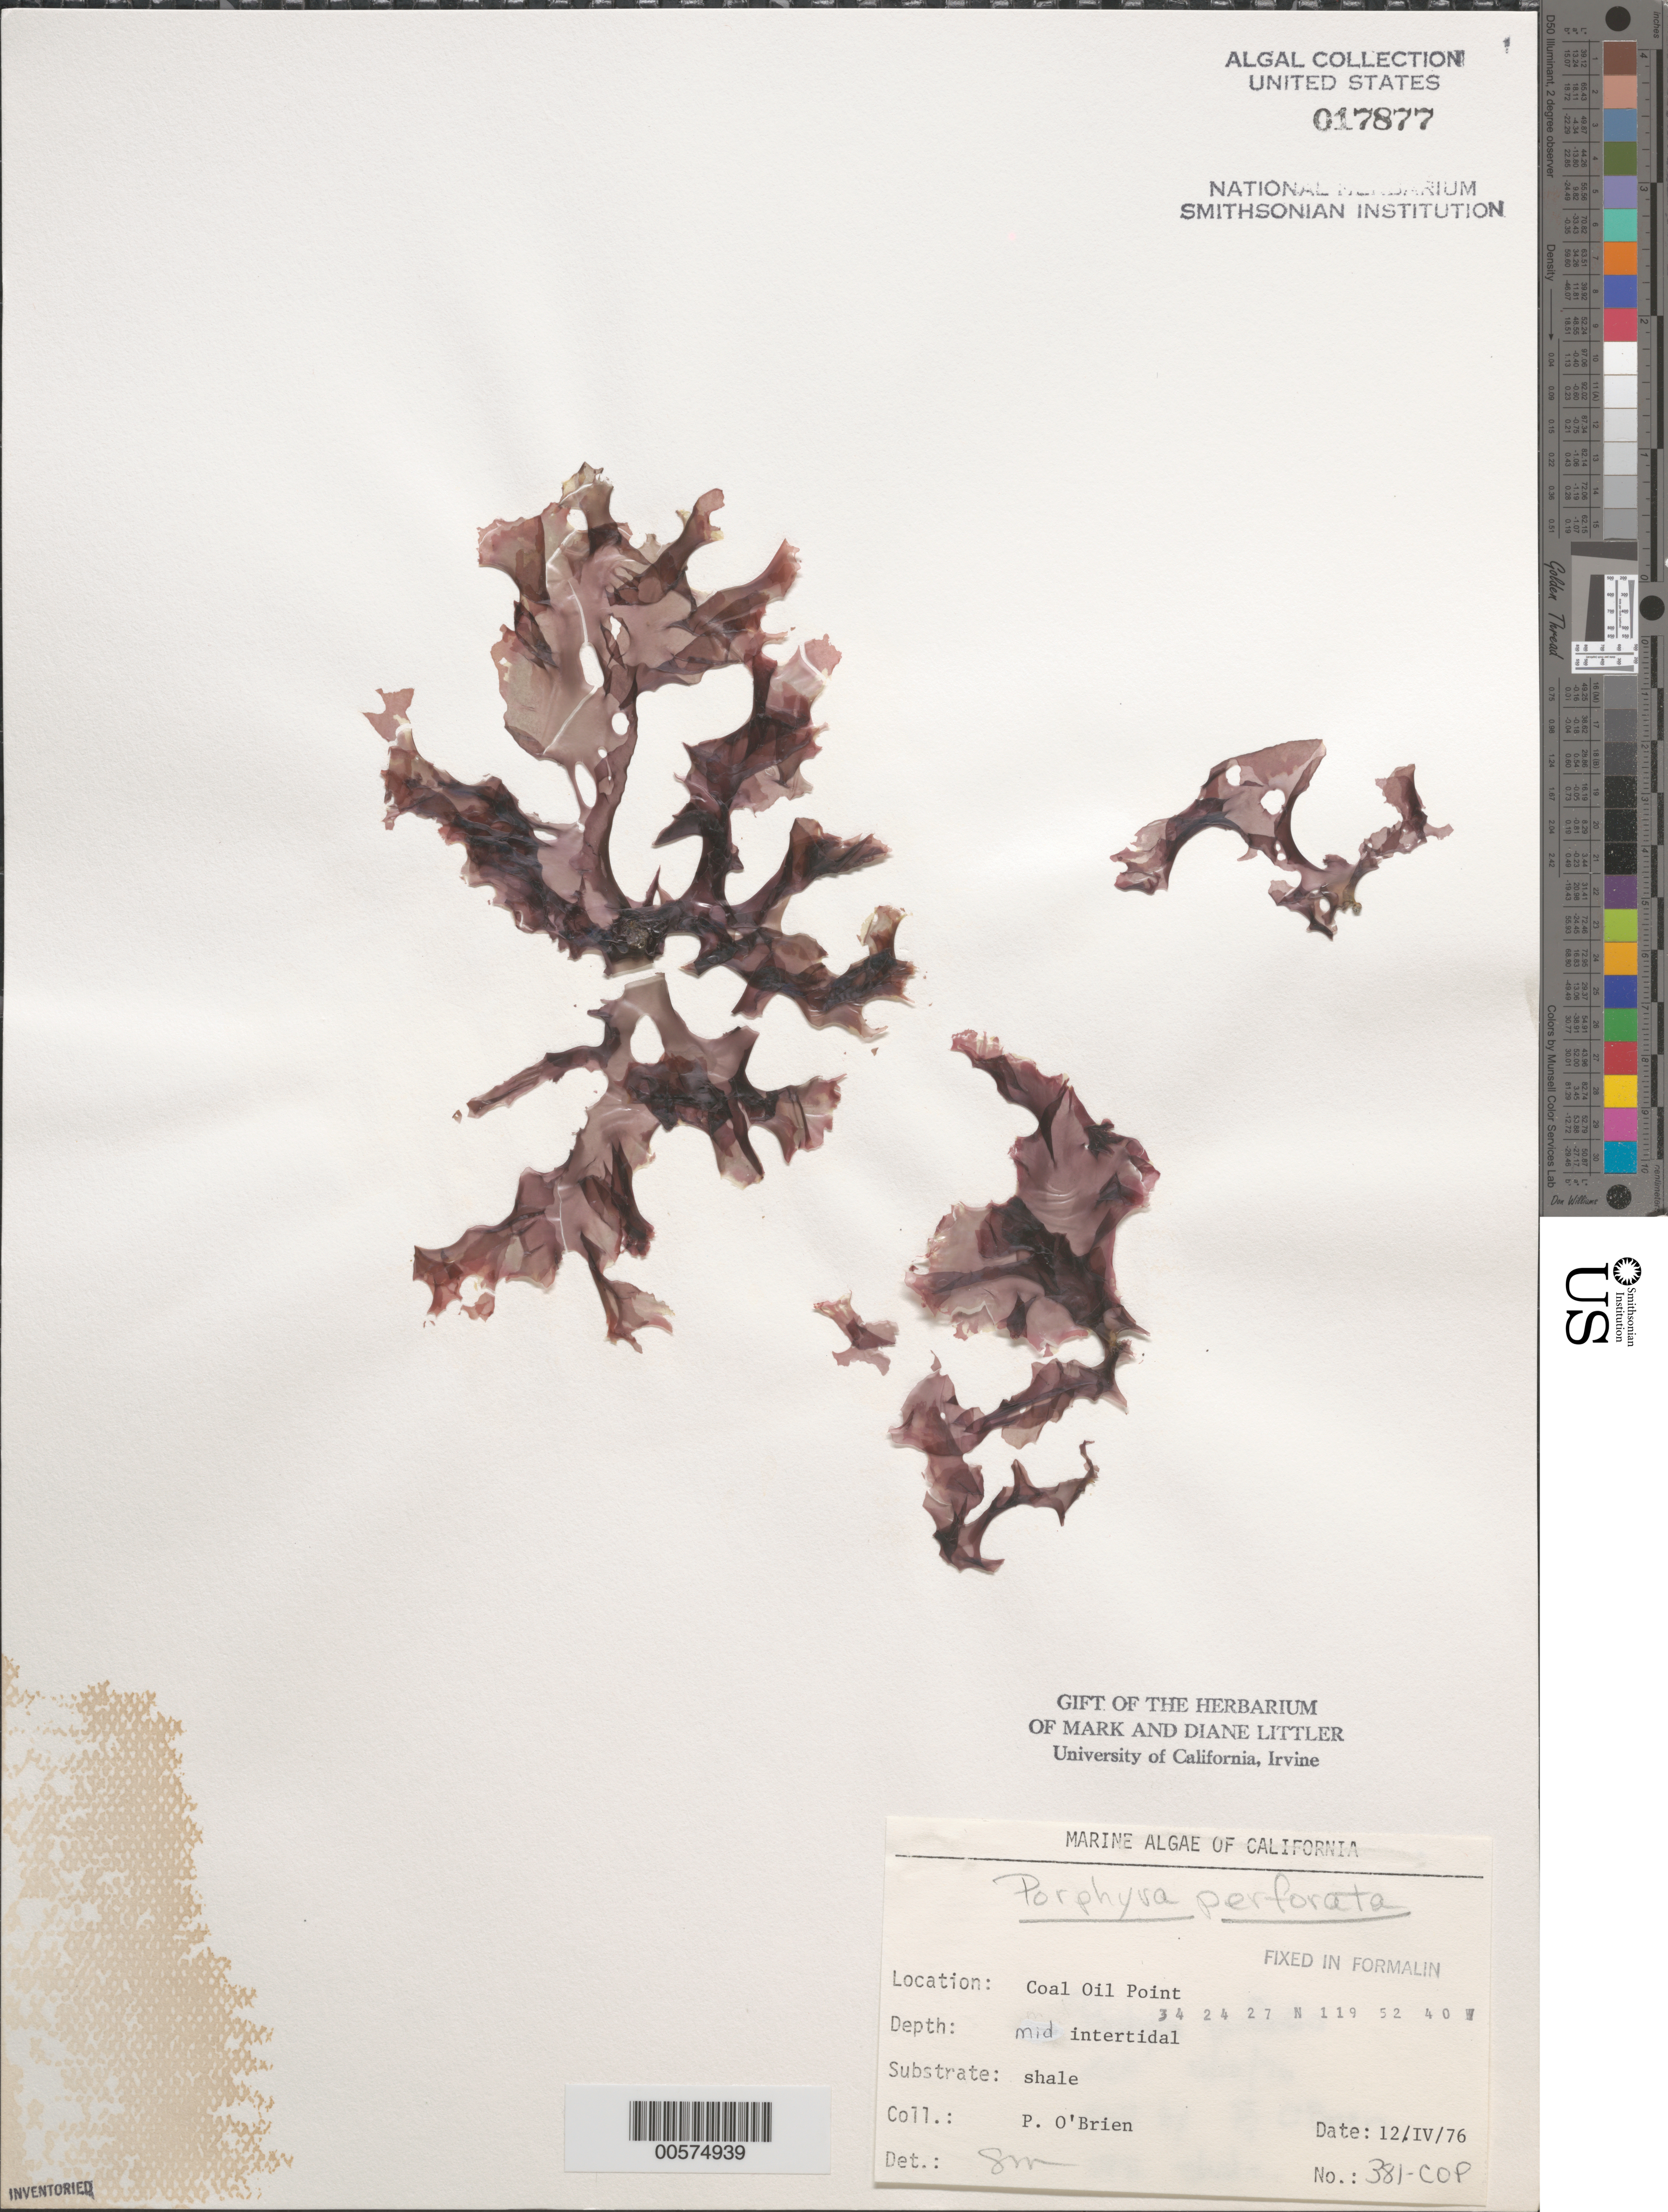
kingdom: Plantae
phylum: Rhodophyta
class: Bangiophyceae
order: Bangiales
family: Bangiaceae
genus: Pyropia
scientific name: Pyropia perforata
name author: (J. Agardh) S.C. Lindstrom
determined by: Algae name updating Project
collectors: P. O'Brien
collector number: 381-cop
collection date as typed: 12 Apr 1976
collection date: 1976-04-12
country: United States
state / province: California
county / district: Santa Barbara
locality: Coal Oil Point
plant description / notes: BLM-SOCALBIGHT Rocky Intertidal Survey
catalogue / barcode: US 17877